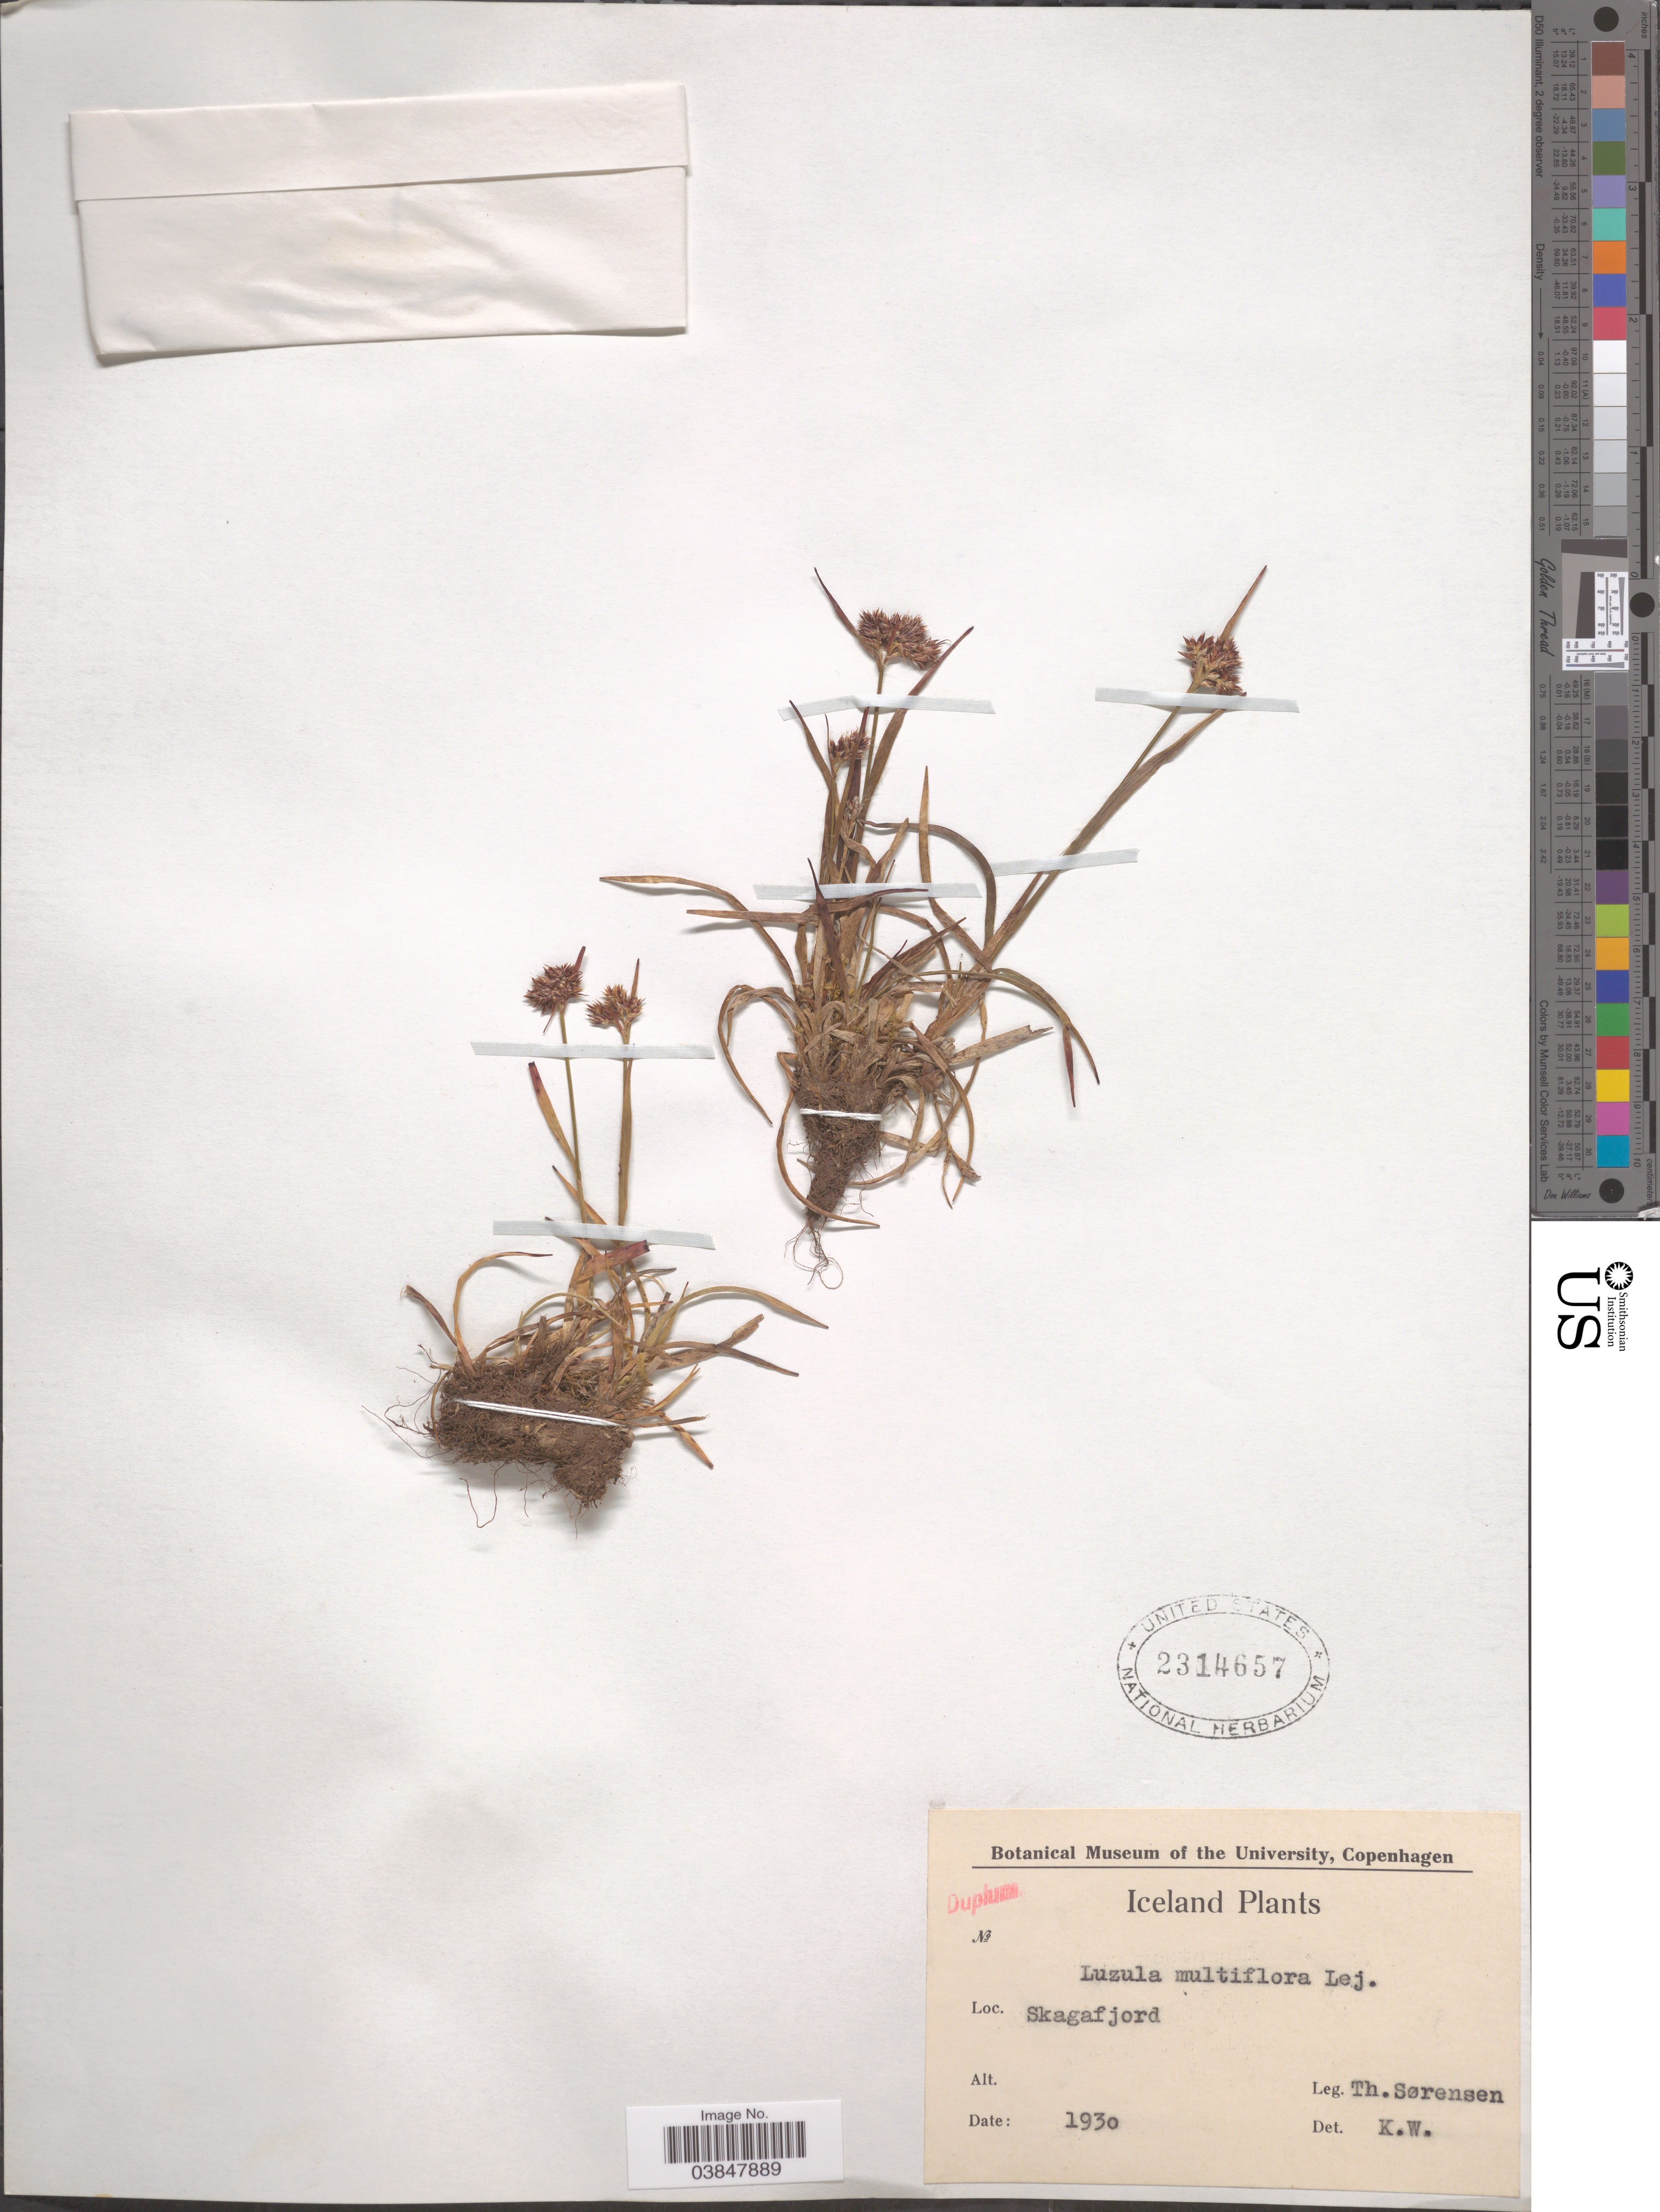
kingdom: Plantae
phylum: Tracheophyta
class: Liliopsida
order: Poales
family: Juncaceae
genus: Luzula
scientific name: Luzula multiflora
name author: (Ehrh.) Lej.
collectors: T. Sorensen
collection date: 1930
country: Iceland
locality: Skagafjord.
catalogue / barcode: US 2314657